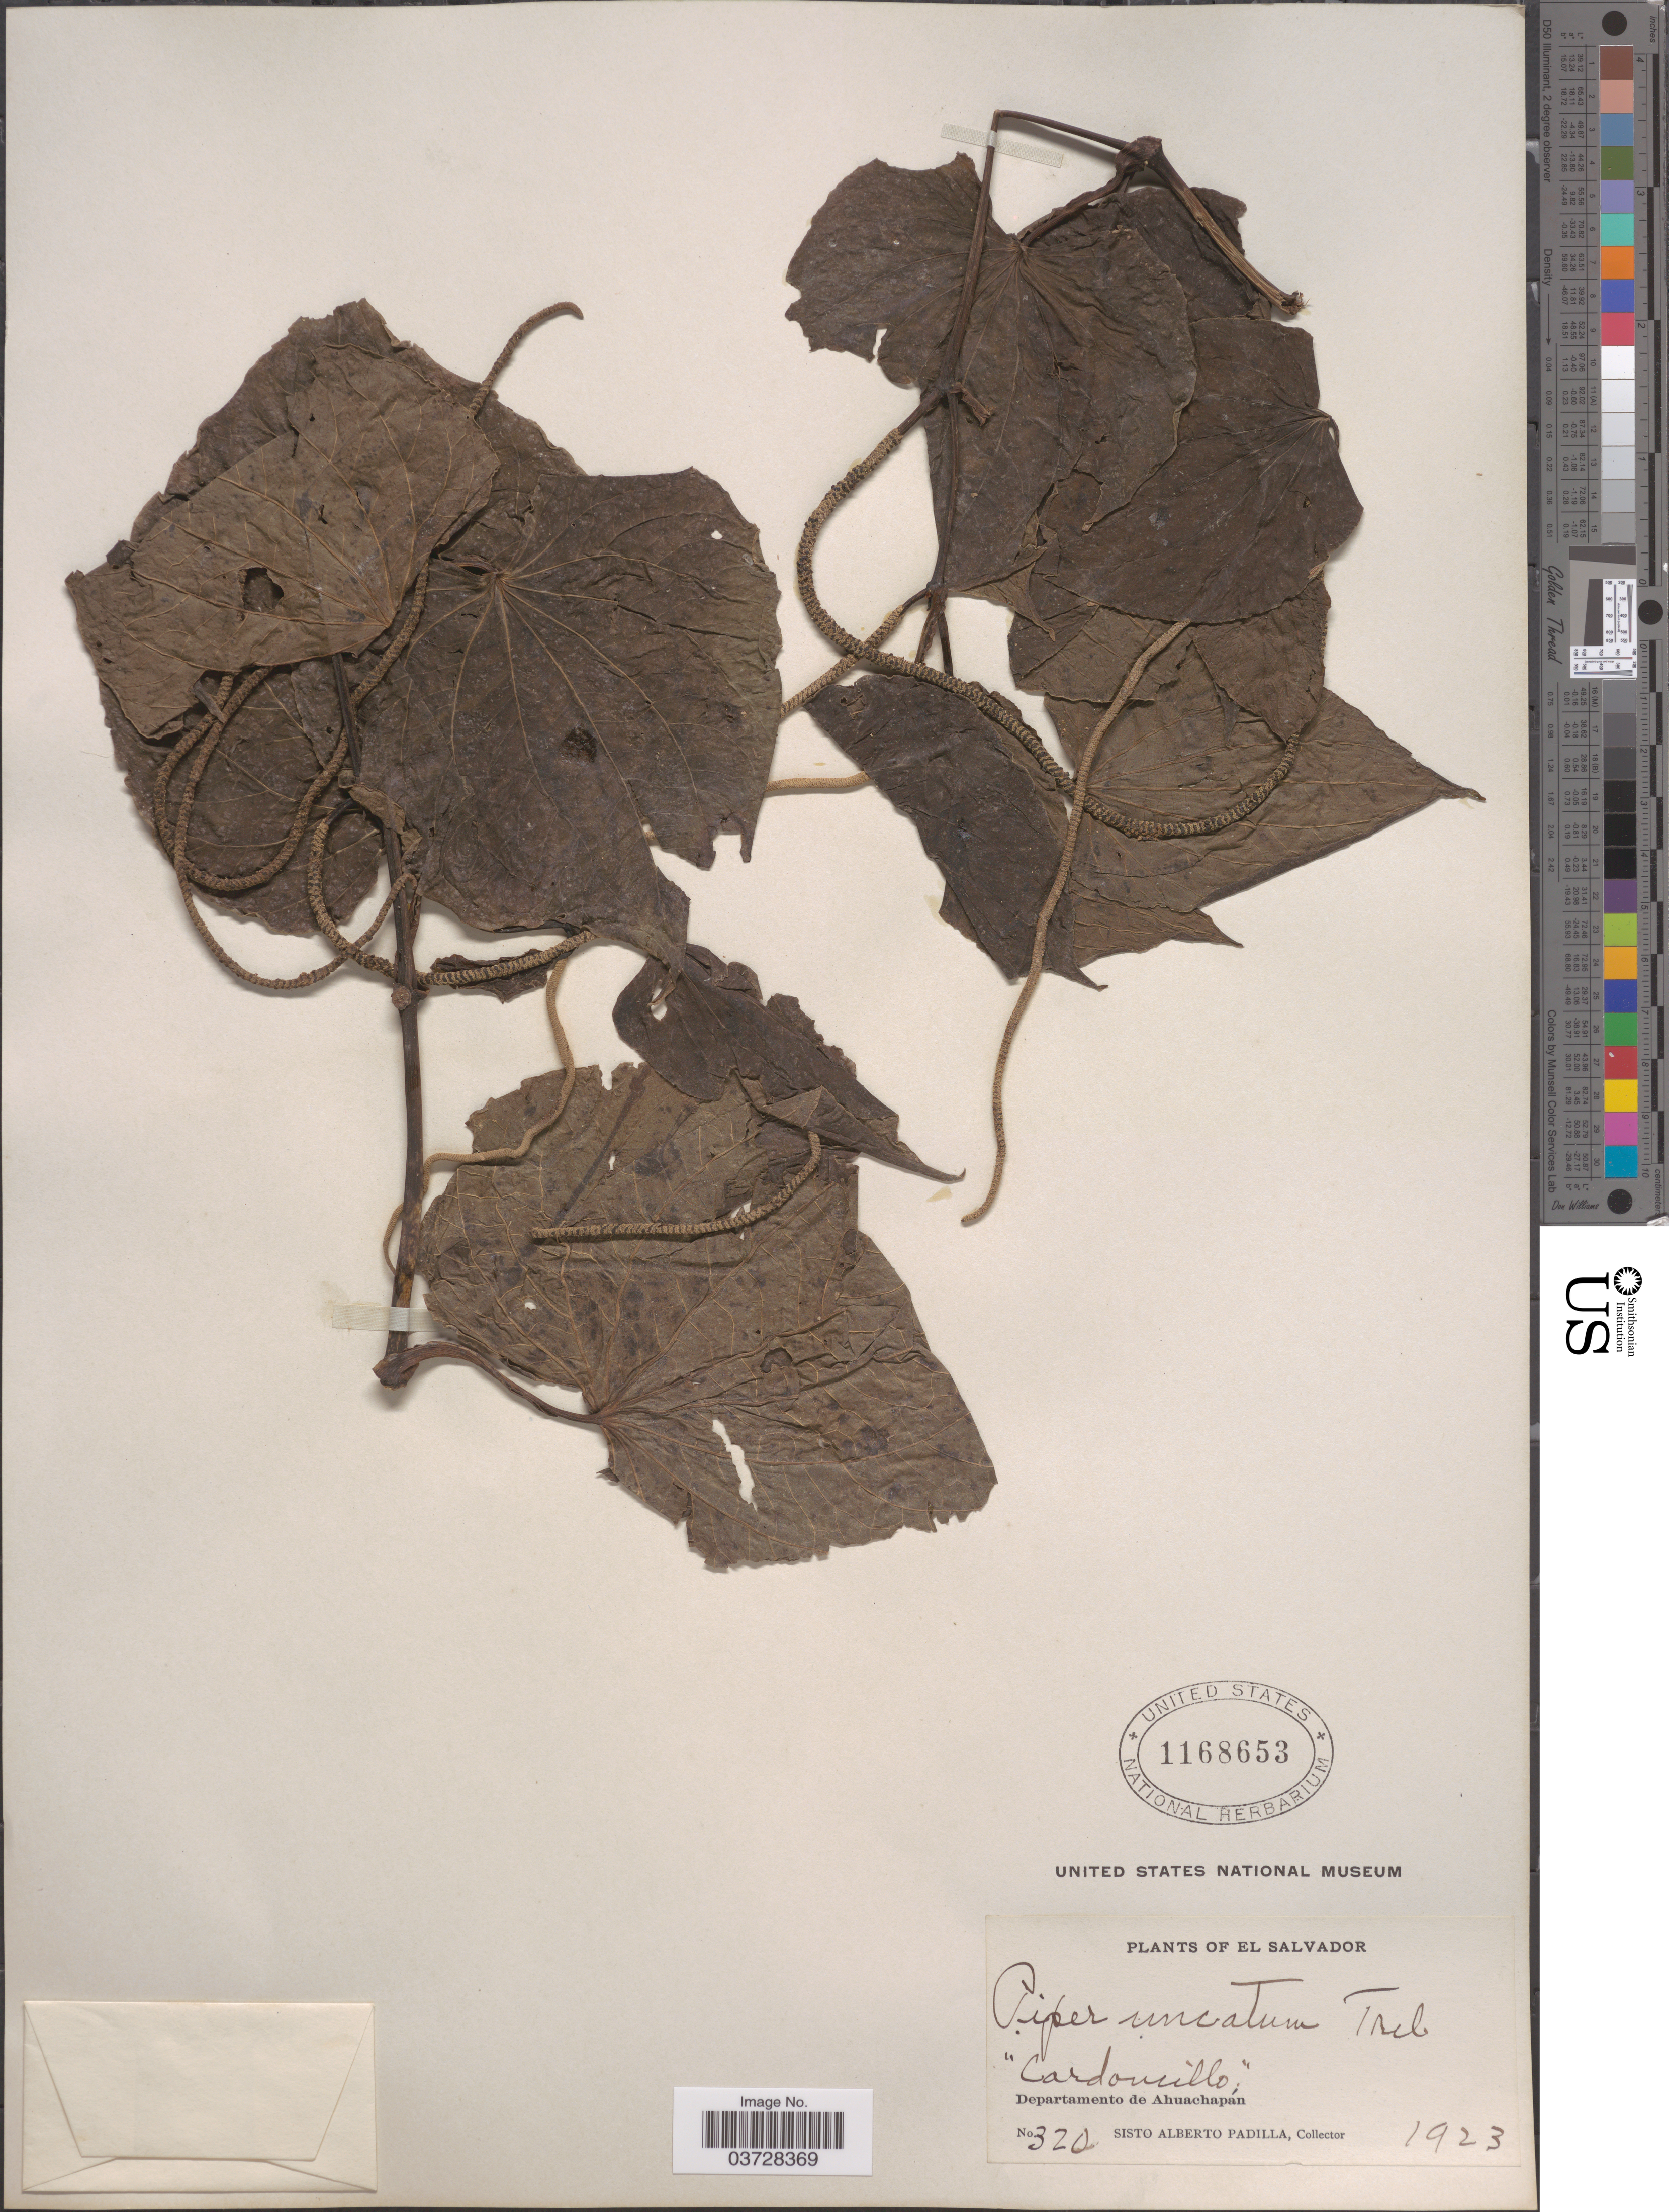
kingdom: Plantae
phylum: Tracheophyta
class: Magnoliopsida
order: Piperales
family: Piperaceae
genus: Piper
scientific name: Piper marginatum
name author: Jacq.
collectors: S. A. Padilla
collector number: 320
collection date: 1923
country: El Salvador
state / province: Ahuachapan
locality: Departamento de Ahuachapán.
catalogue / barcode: US 1168653